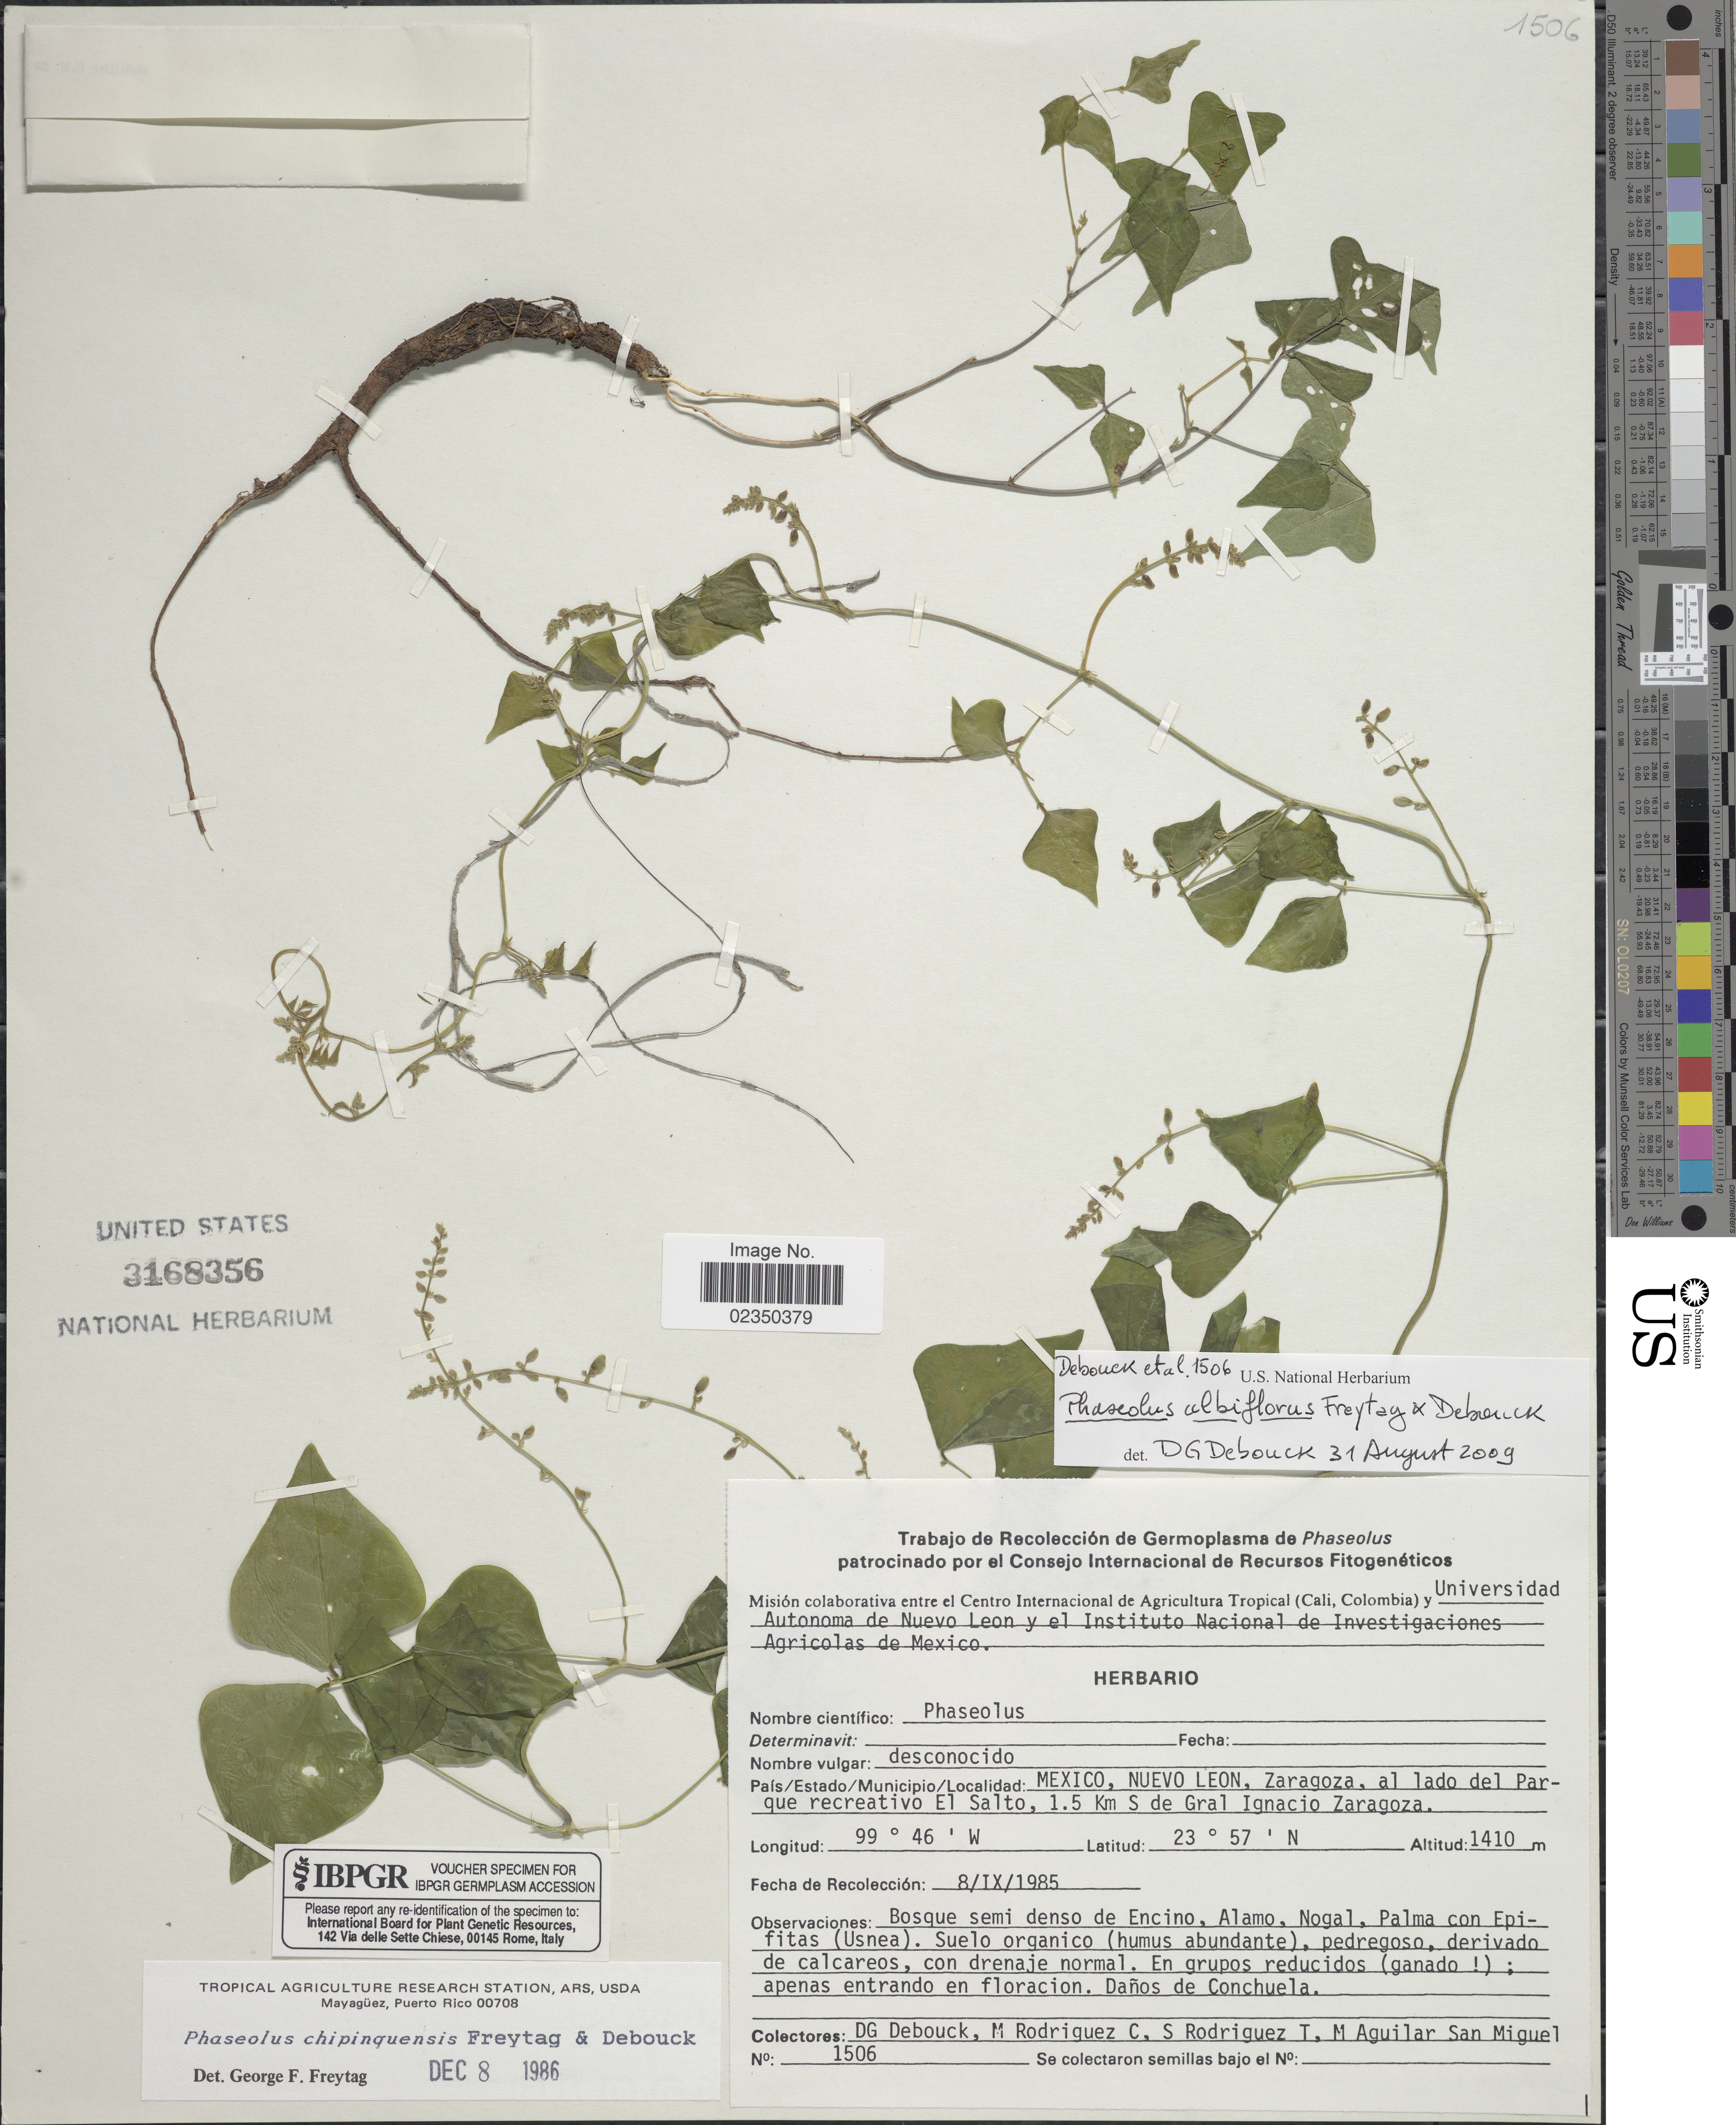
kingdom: Plantae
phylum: Tracheophyta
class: Magnoliopsida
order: Fabales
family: Fabaceae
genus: Phaseolus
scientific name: Phaseolus albiflorus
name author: Freytag & Debouck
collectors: D. Debouck, M. Rodriguez C., S. Rodriguez T. & M. San Miguel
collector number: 1506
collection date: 1985-09-08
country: Mexico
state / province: Nuevo León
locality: Zaragoza, al lado del Parque recreativo El Salto, 1.5 Km S de Gral Ignacio Zaragoza.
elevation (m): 1410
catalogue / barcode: US 3168356